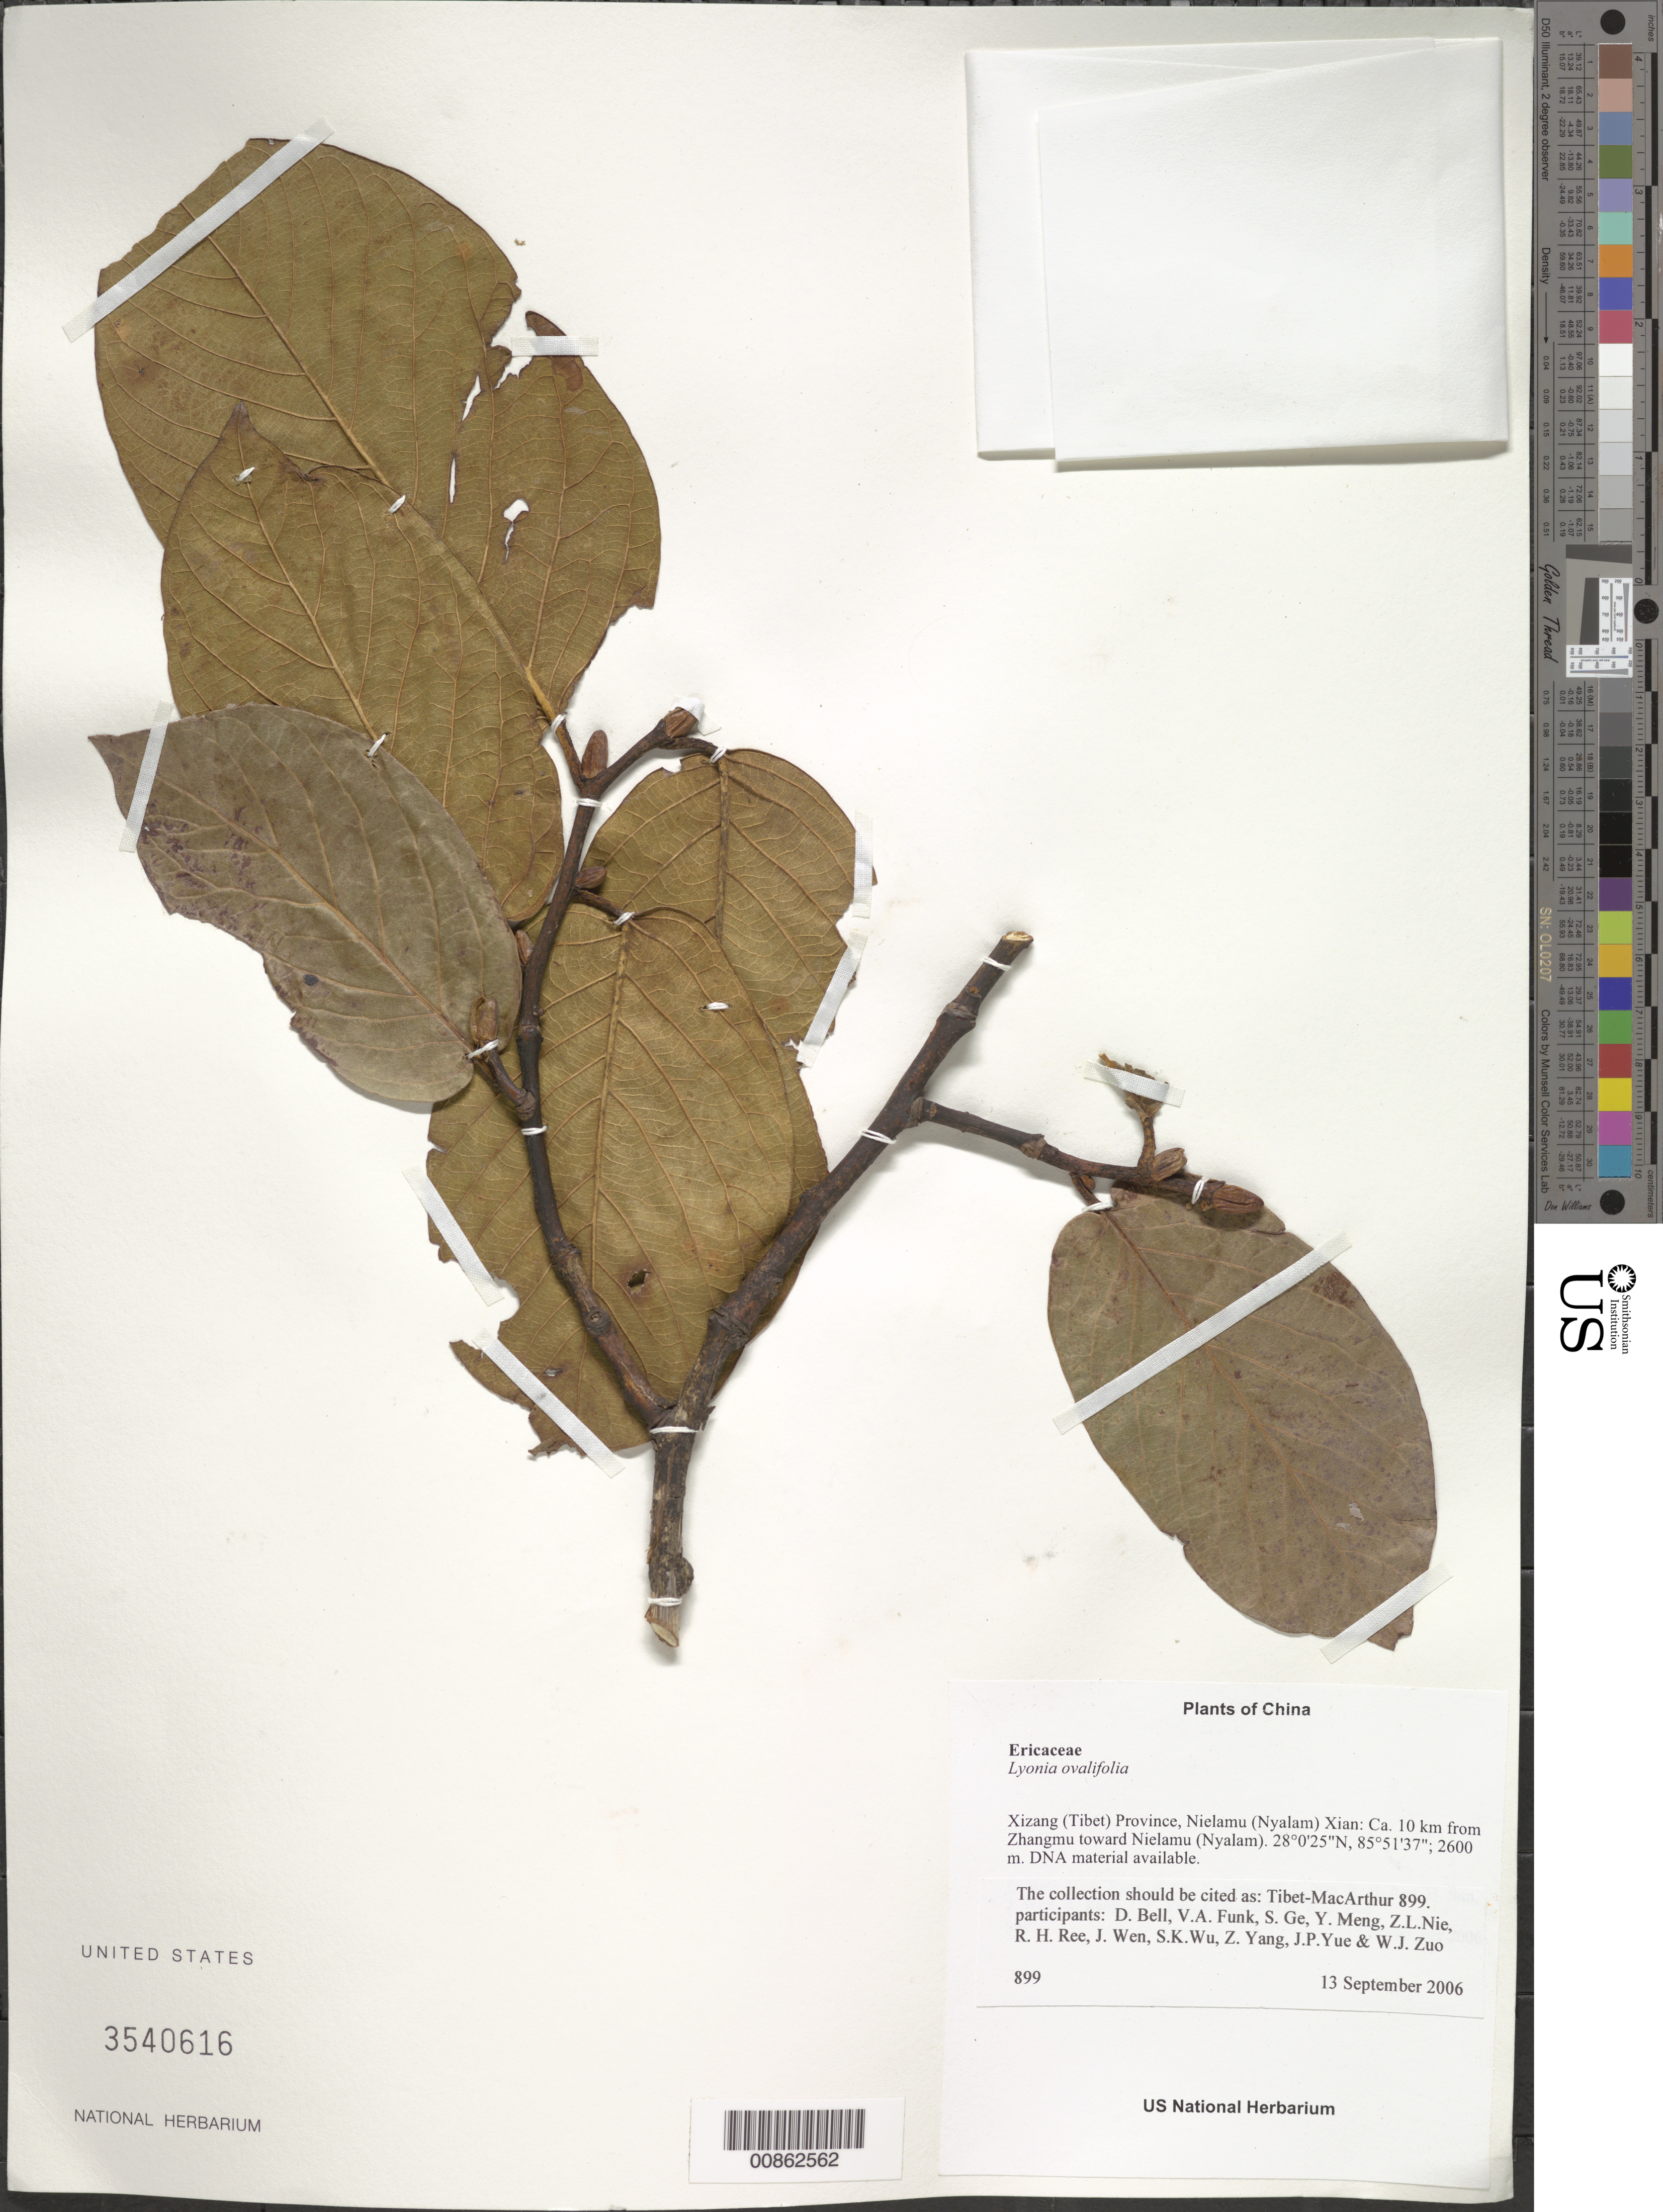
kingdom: Plantae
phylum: Tracheophyta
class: Magnoliopsida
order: Ericales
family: Ericaceae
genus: Lyonia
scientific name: Lyonia ovalifolia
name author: (Wall.) Drude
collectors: Tibet-MacArthur, D. A. Bell, V. Funk, S. Ge, Y. Meng, Z. Nie, R. Ree, H. Sun, J. Wen, Z. Yang, J. Yue, Z. Zhou & W. Zuo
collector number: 899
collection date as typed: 13 Sep 2006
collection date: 2006-09-13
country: China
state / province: Xizang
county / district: Nielamu (Nyalam) Xian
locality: Ca. 10 km from Zhangmu toward Nielamu (Nyalam).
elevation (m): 2600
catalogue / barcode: US 3540616